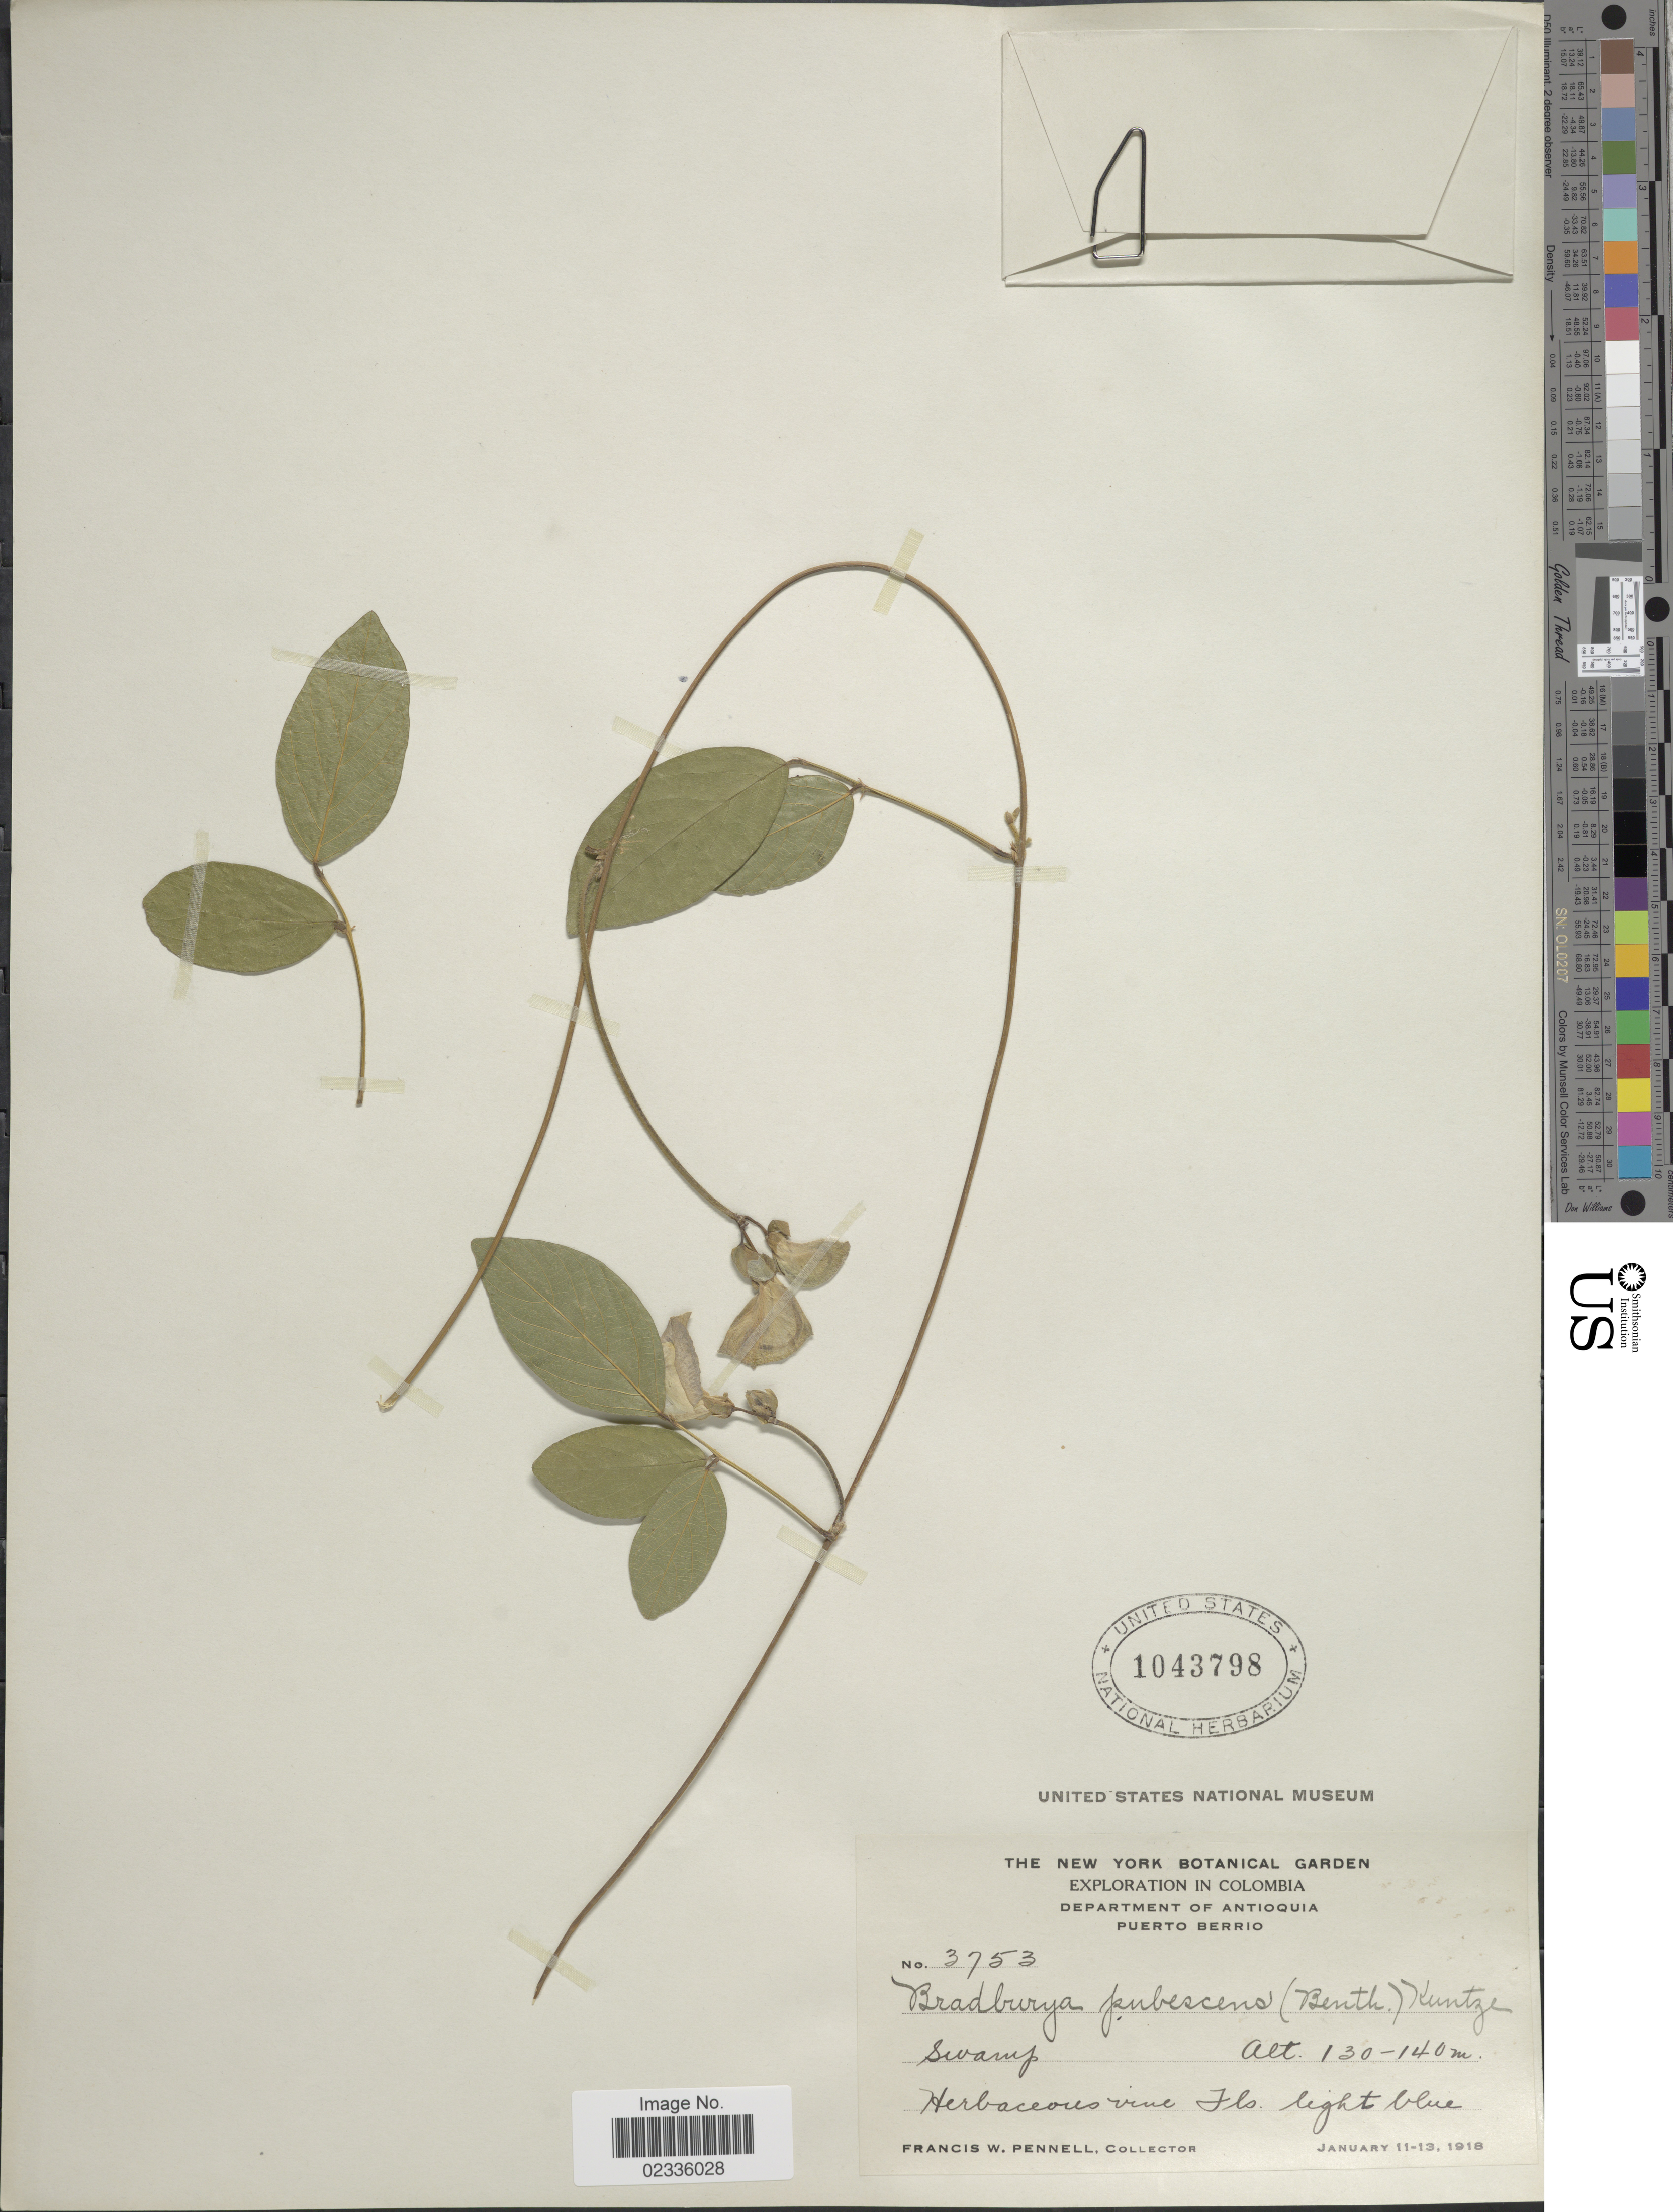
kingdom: Plantae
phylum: Tracheophyta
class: Magnoliopsida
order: Fabales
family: Fabaceae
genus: Centrosema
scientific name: Centrosema pubescens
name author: Benth.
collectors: F. W. Pennell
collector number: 3753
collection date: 1918-01-11/1918-01-13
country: Colombia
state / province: Antioquia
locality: Puerto Berrio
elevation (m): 130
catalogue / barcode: US 1043798